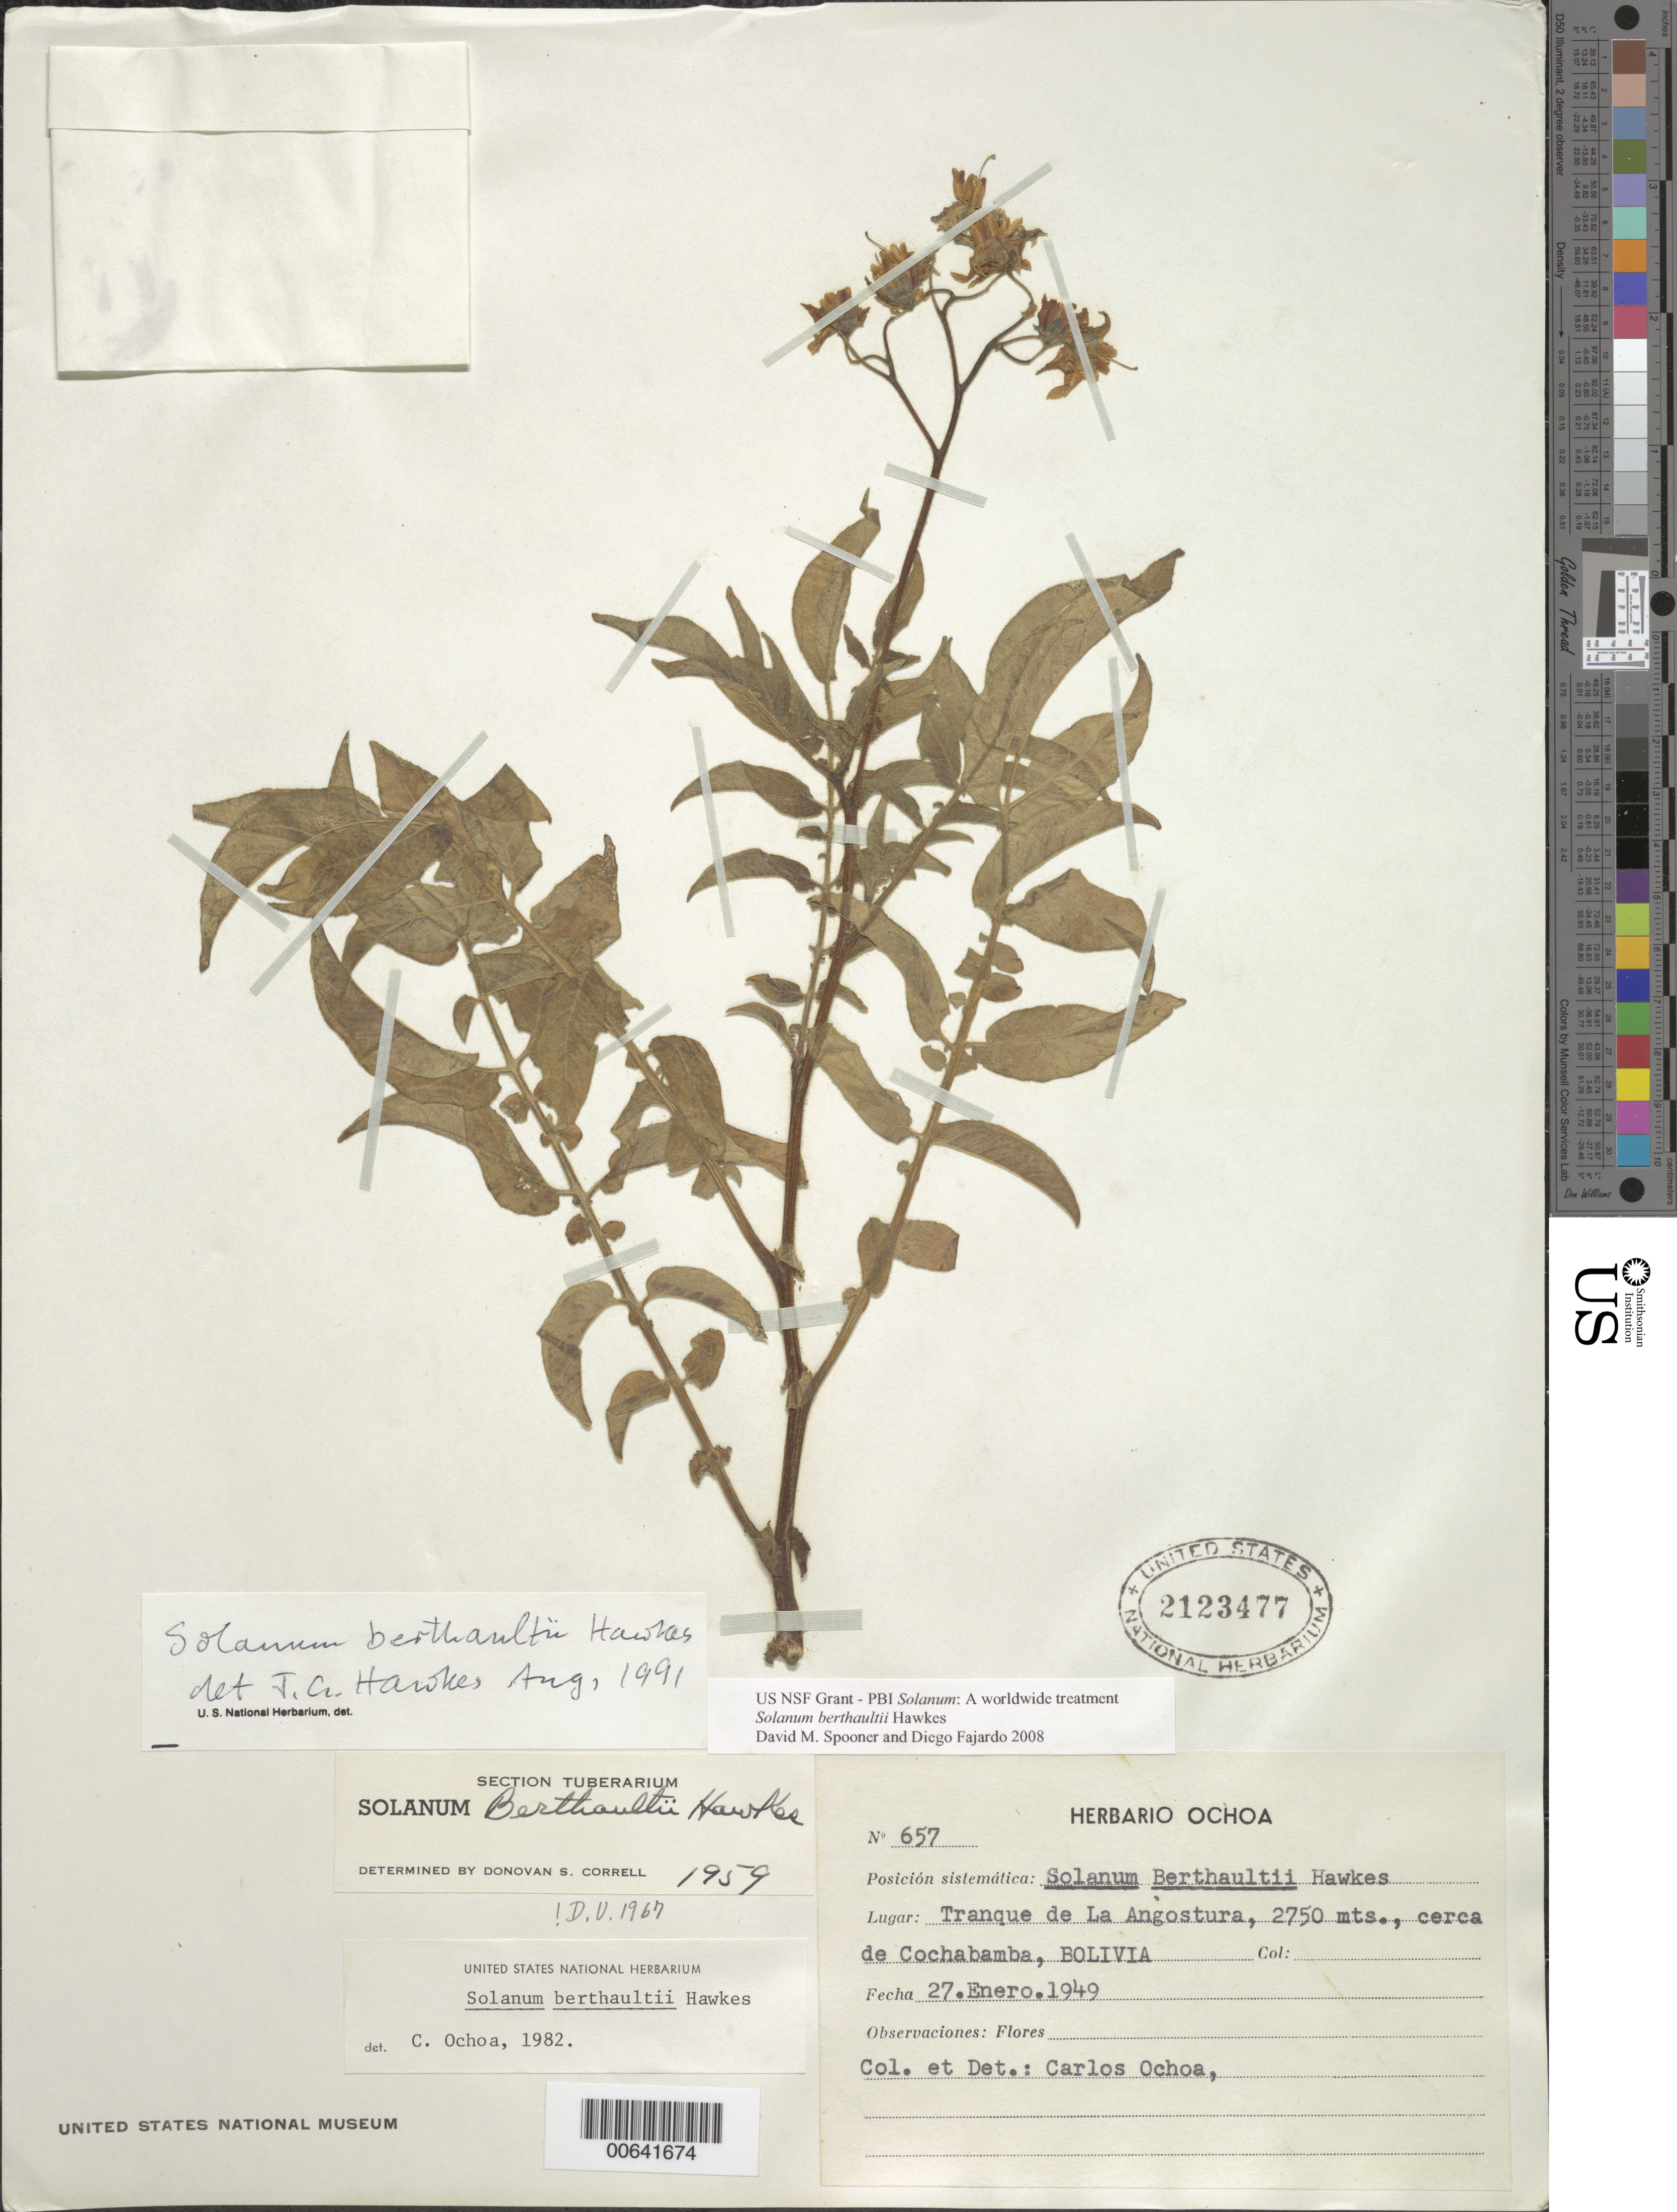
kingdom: Plantae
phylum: Tracheophyta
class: Magnoliopsida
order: Solanales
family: Solanaceae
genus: Solanum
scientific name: Solanum berthaultii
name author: Hawkes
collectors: C. Ochoa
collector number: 657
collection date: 1949-01-27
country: Bolivia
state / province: Cochabamba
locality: Tranque de La Angostura, cerca de Cochabamba.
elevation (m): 2750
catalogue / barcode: US 2123477